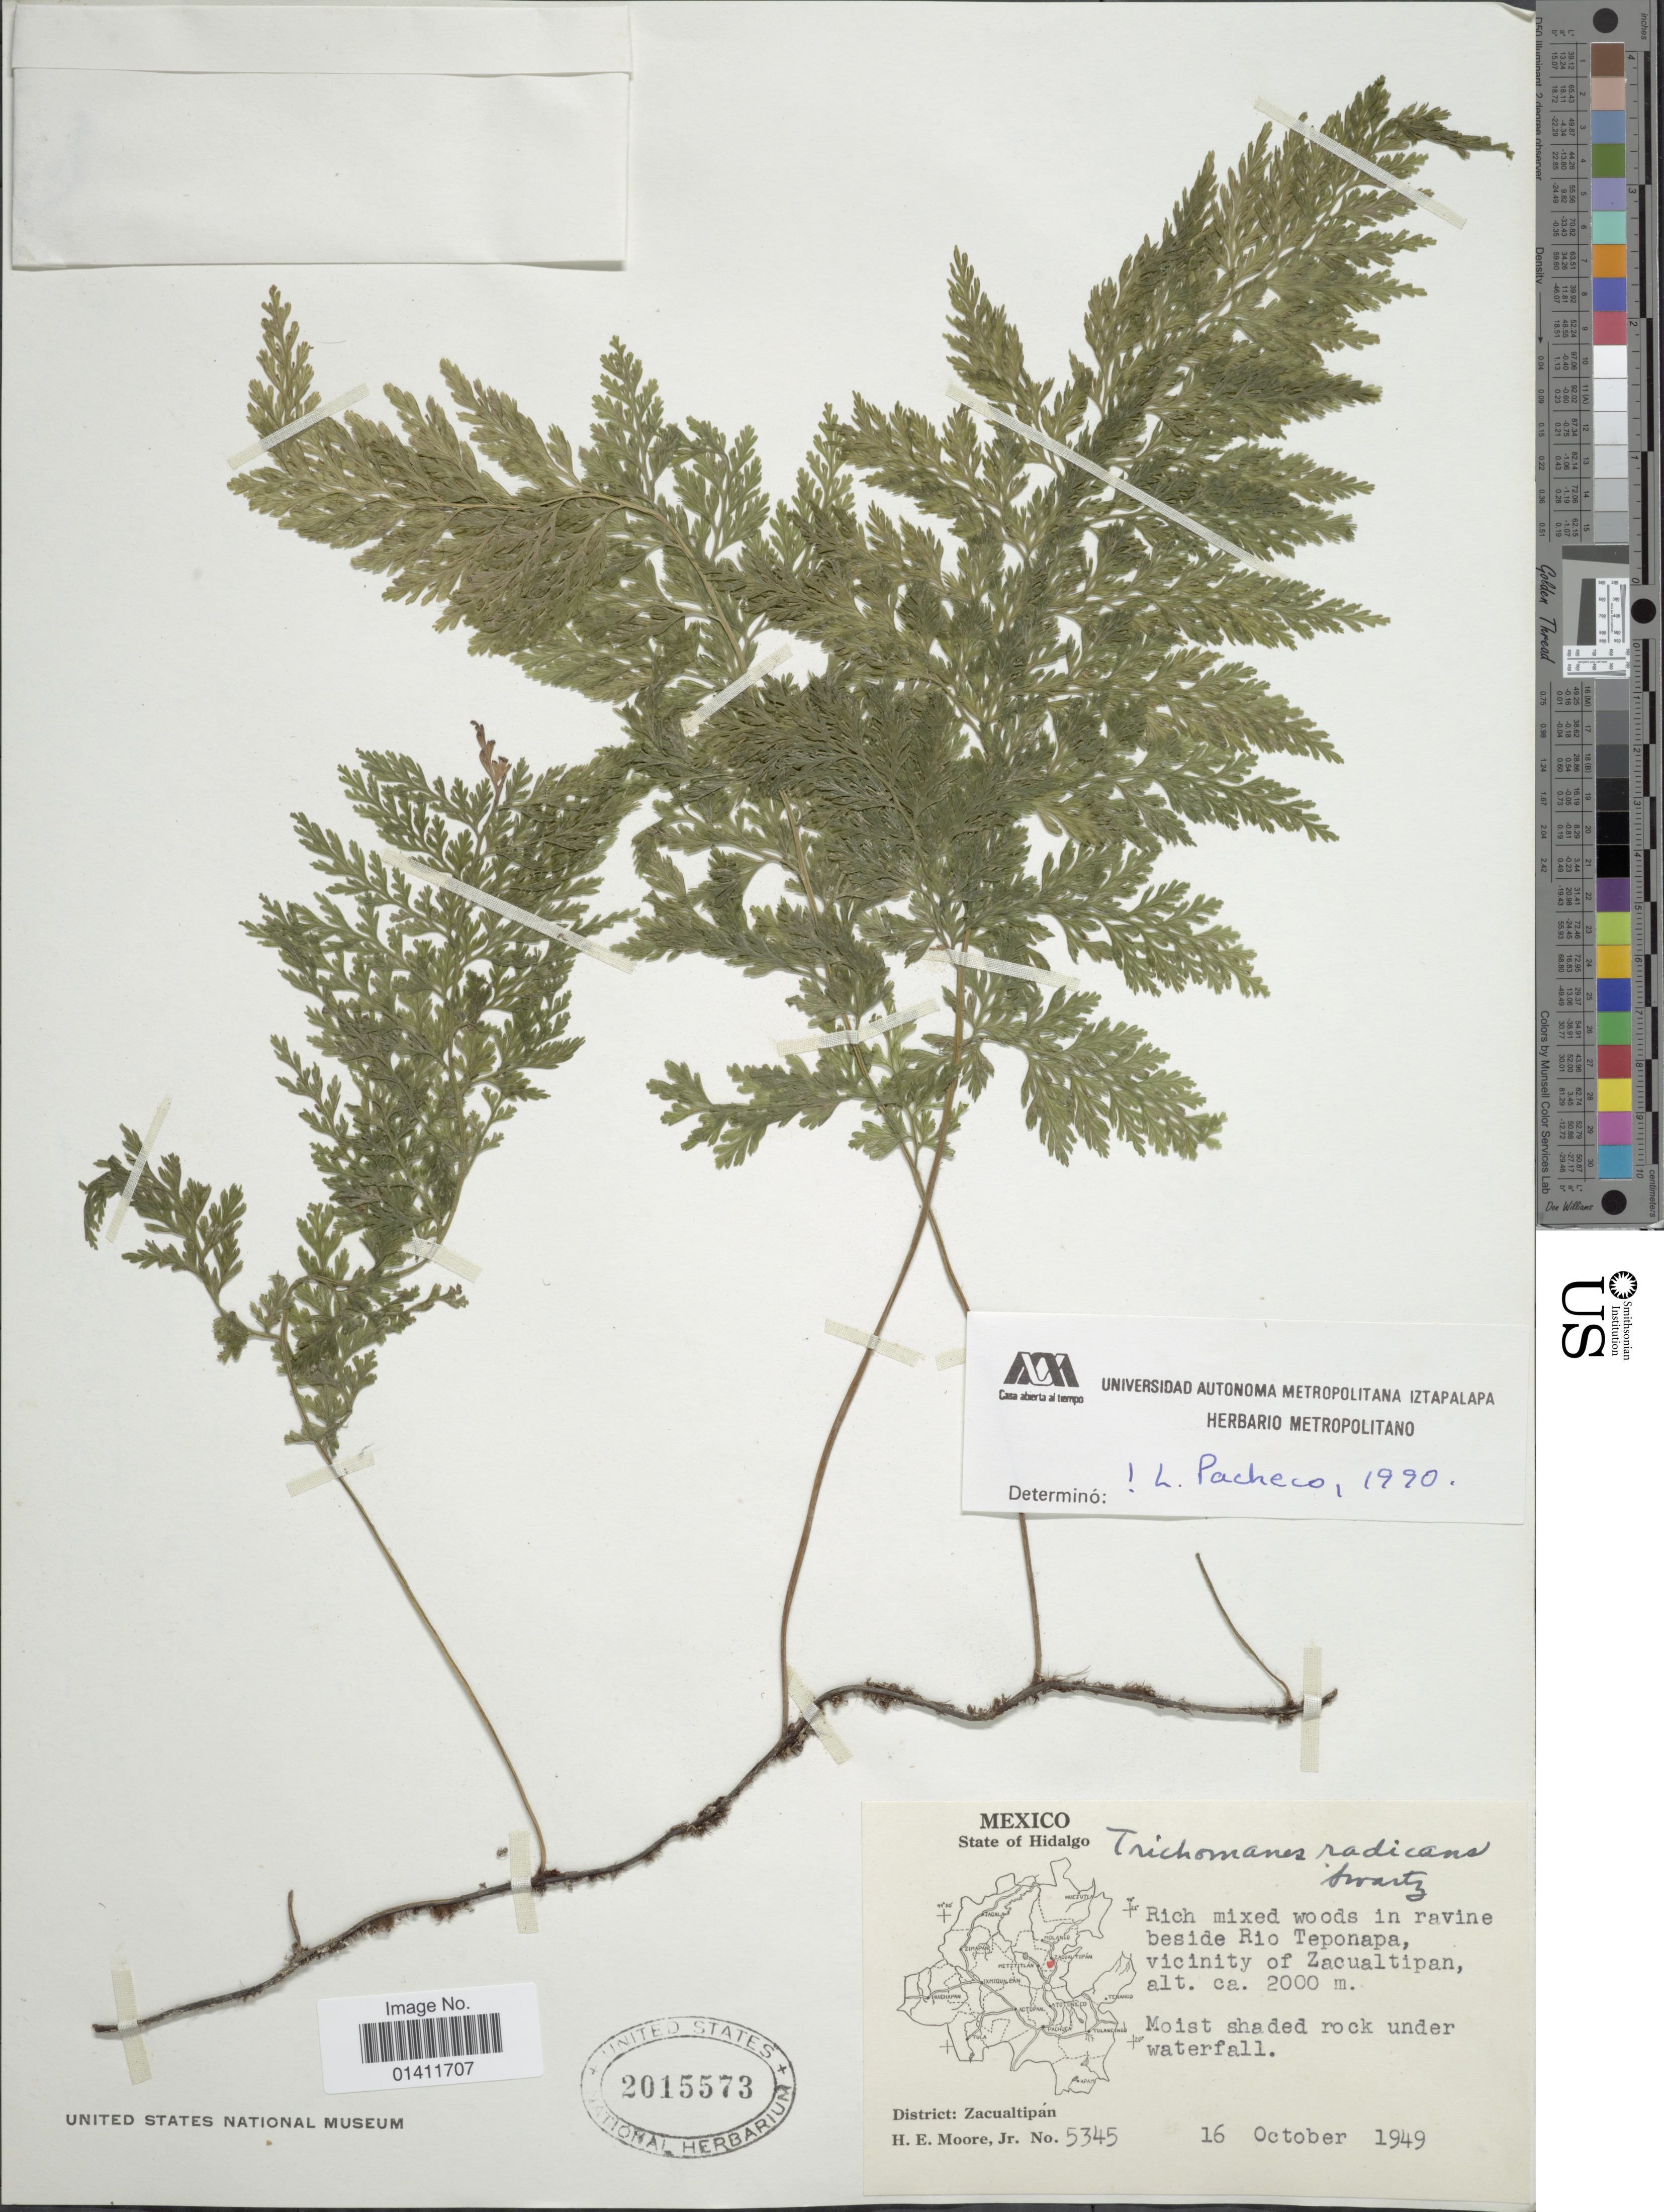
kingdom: Plantae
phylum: Tracheophyta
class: Polypodiopsida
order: Hymenophyllales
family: Hymenophyllaceae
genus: Vandenboschia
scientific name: Vandenboschia radicans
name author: (Sw.) Copel.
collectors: H. Moore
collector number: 5354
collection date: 1949-10-16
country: Mexico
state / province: Hidalgo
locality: Rich mixed woods in ravine beside Rio Teponapa, vicinity of Zacualtipan, district Zacualtipan.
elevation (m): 2000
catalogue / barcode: US 2015573